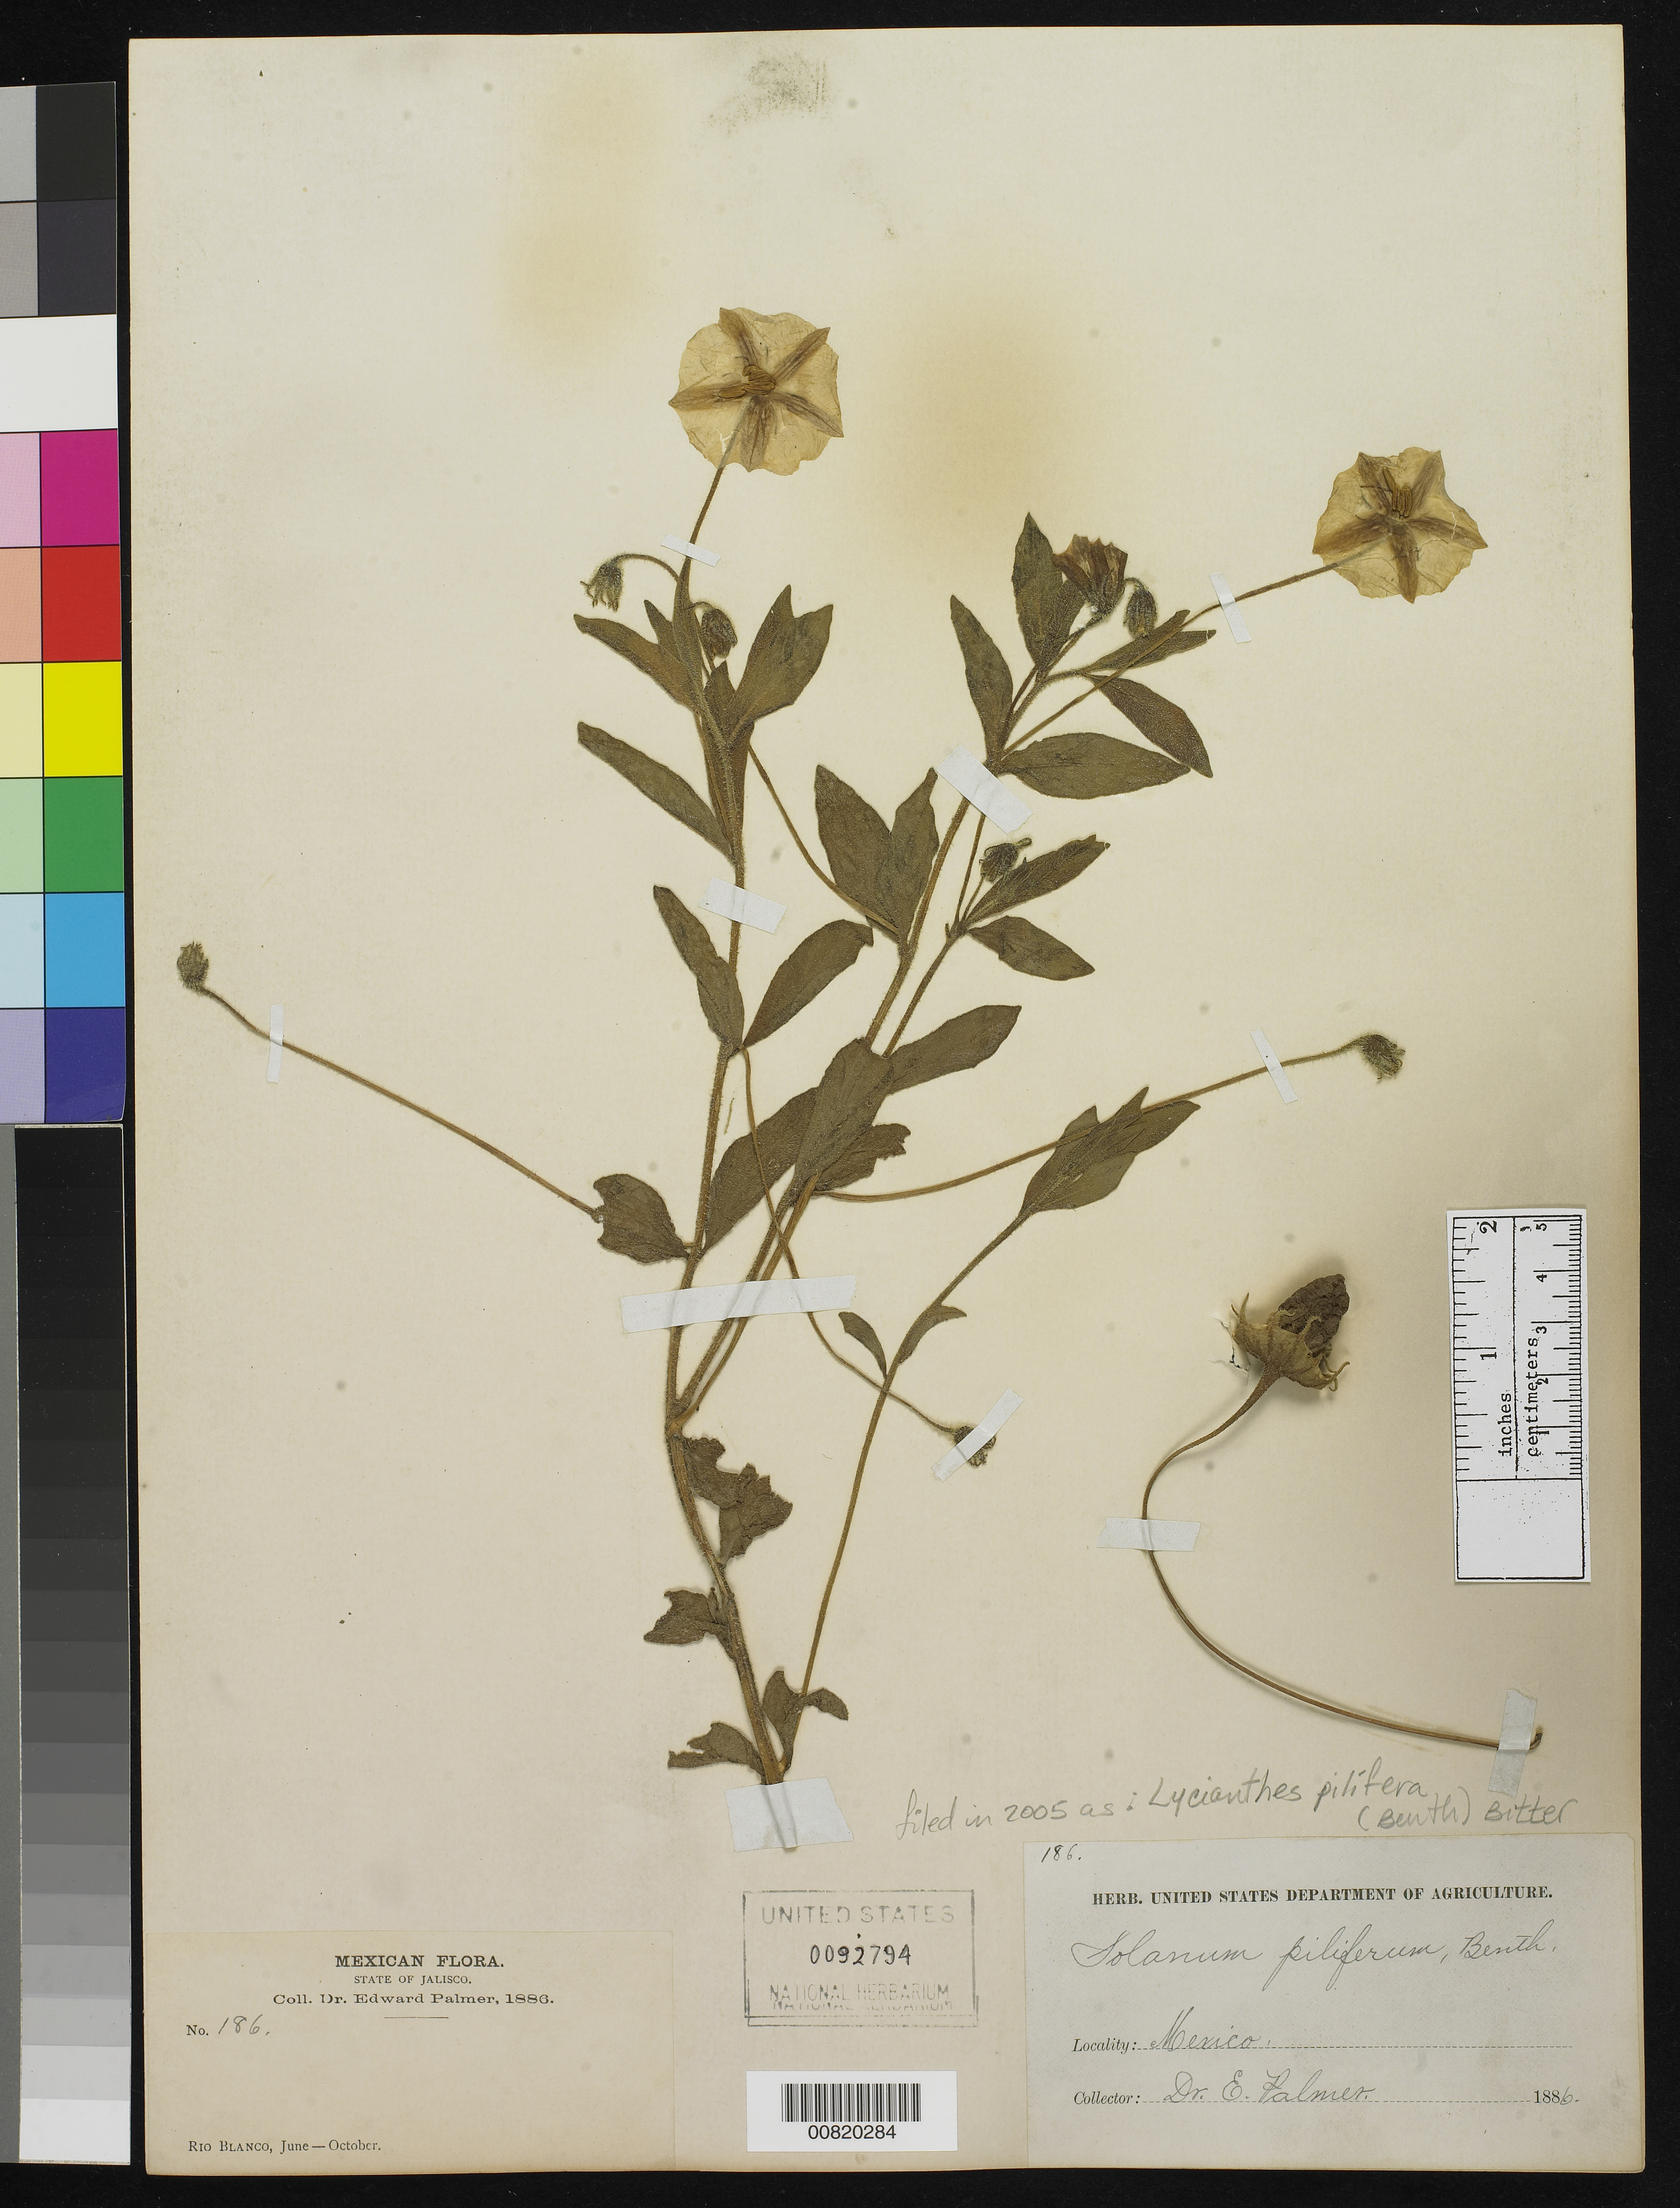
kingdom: Plantae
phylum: Tracheophyta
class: Magnoliopsida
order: Solanales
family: Solanaceae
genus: Lycianthes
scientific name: Lycianthes moziniana var. moziniana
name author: (Dunal) Bitter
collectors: E. Palmer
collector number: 186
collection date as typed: Jun 1886 to -- Oct 1886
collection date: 1886-06/1886-10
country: Mexico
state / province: Jalisco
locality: Río Blanco, Jalisco.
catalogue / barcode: US 92794